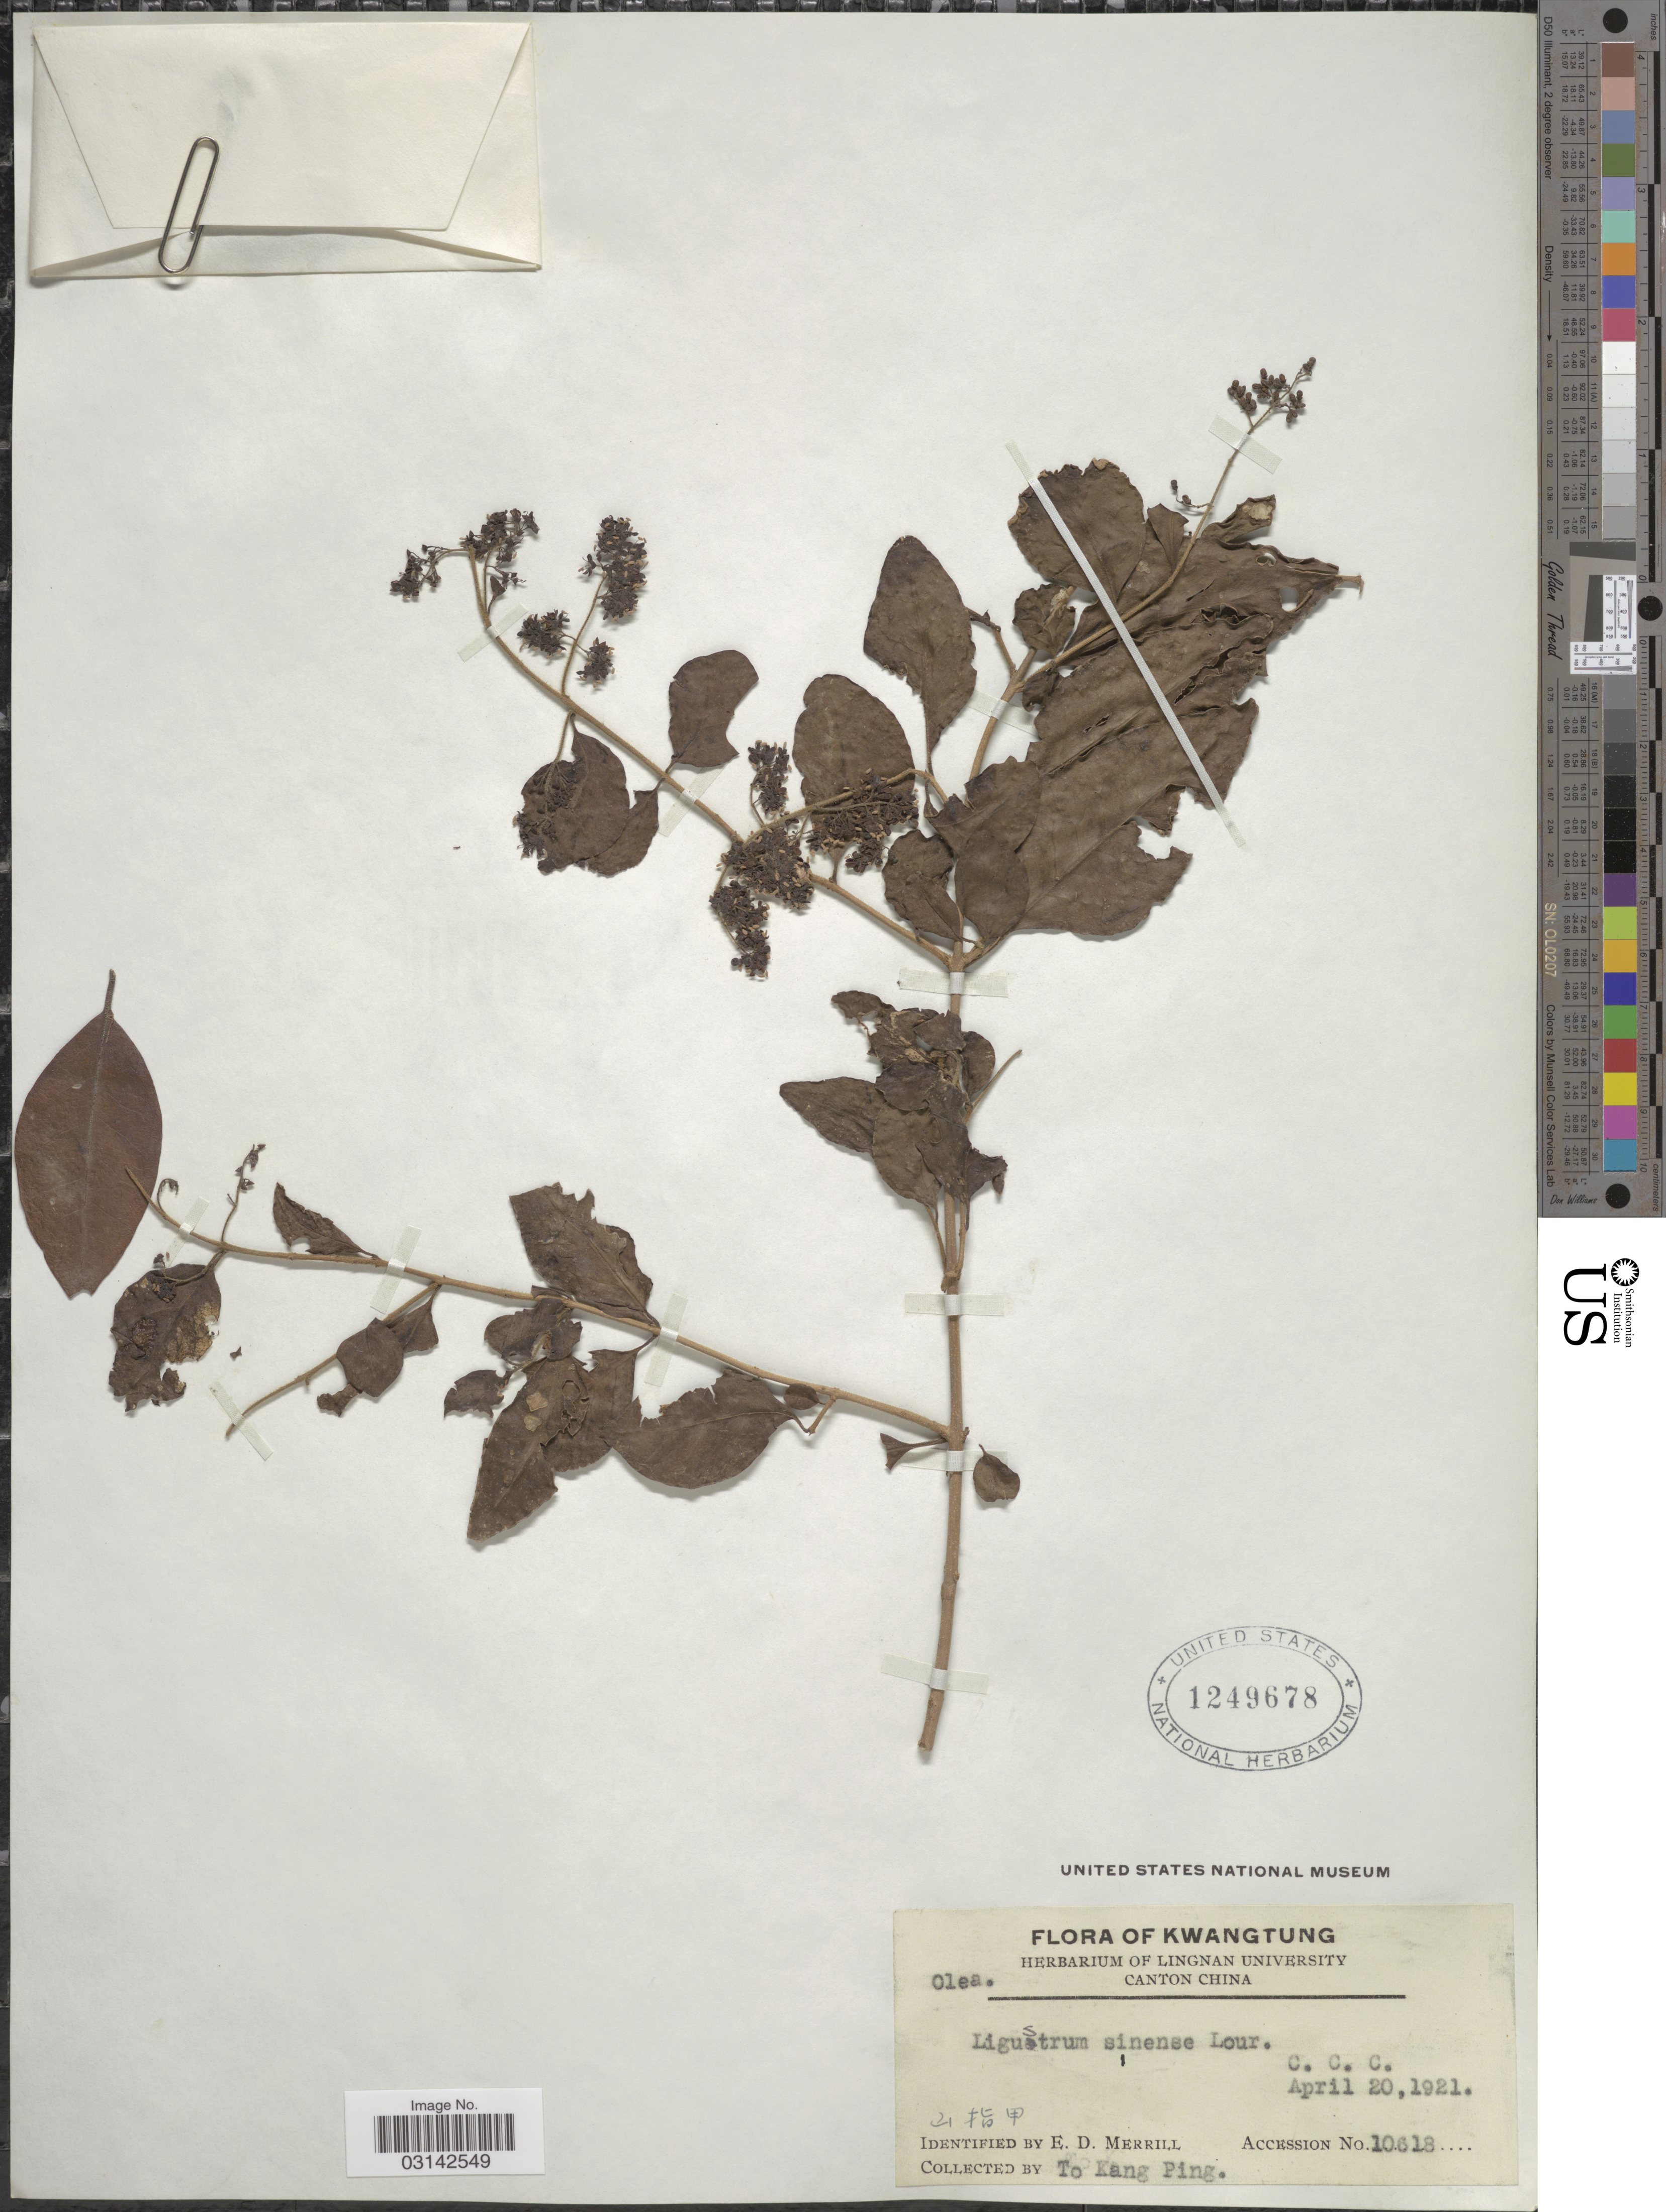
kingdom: Plantae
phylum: Tracheophyta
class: Magnoliopsida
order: Lamiales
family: Oleaceae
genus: Ligustrum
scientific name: Ligustrum sinense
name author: Lour.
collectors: T. Ping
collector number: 10618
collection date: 1921-04-20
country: China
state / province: Guangdong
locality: Kwangtung. C.C.C.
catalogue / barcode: US 1249678